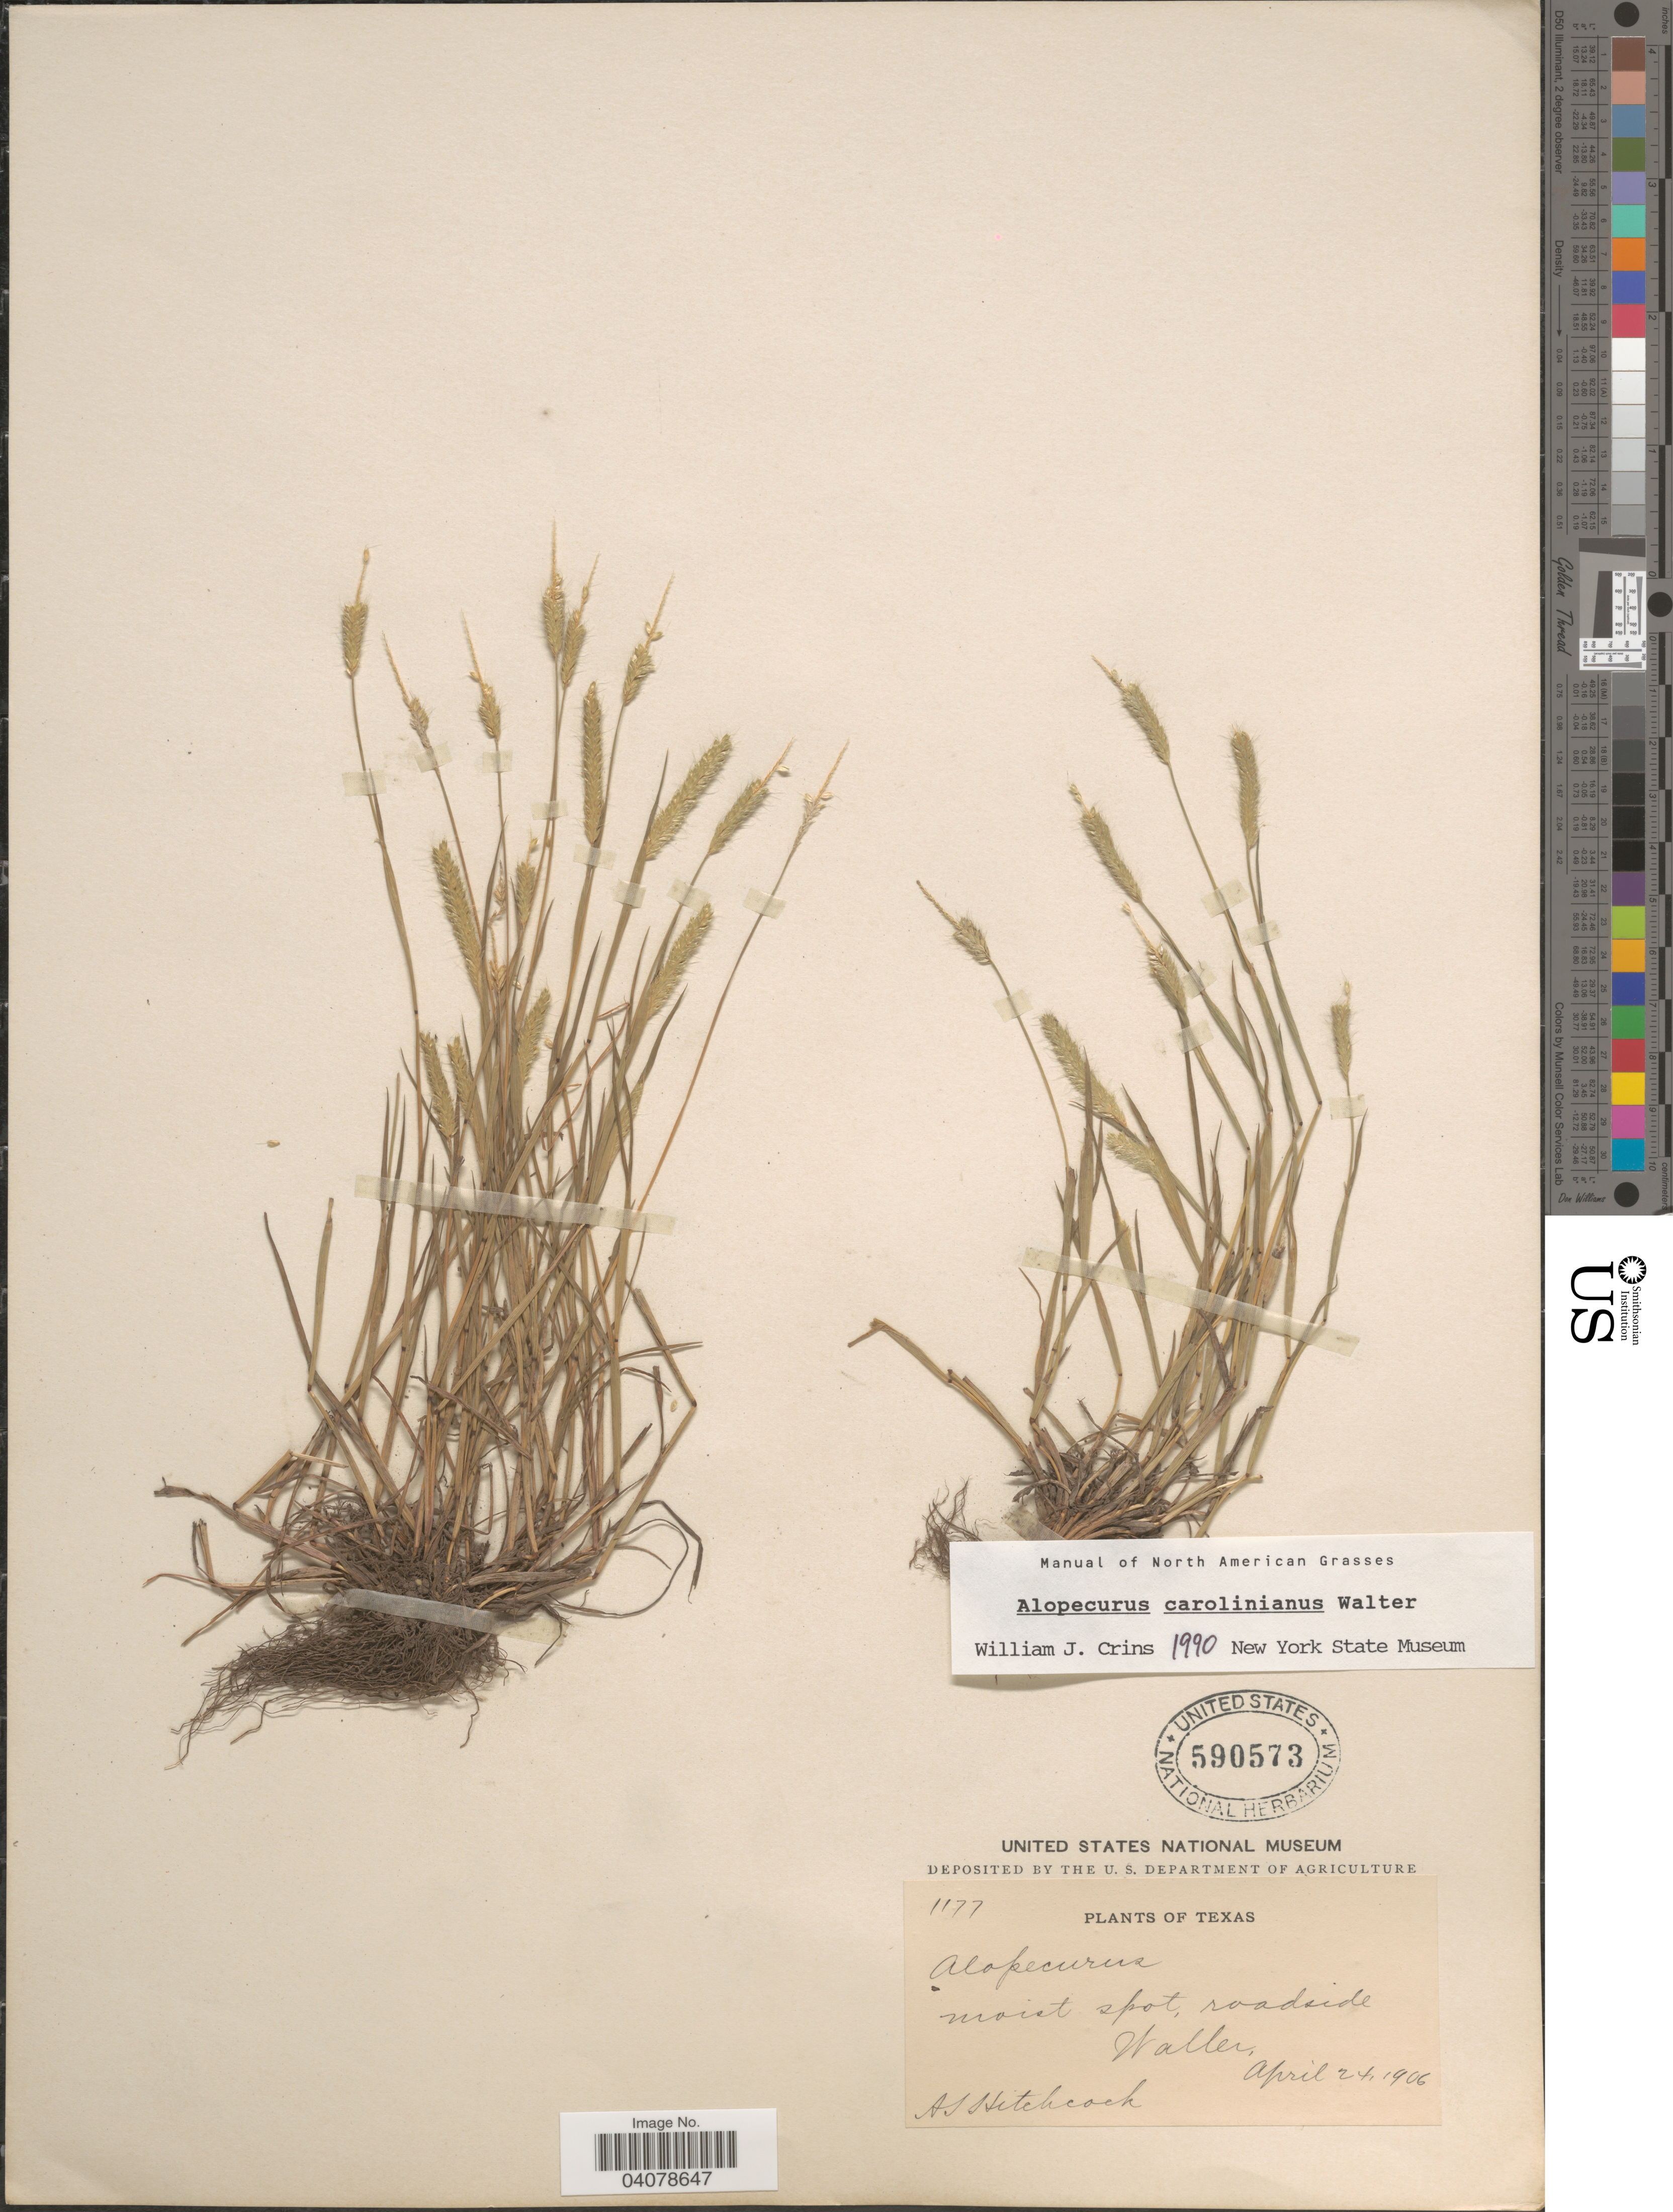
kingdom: Plantae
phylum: Tracheophyta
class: Liliopsida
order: Poales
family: Poaceae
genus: Alopecurus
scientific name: Alopecurus carolinianus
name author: Walter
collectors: A. S. Hitchcock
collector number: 1177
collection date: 1906-04-24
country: United States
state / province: Texas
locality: Moist spot, roadside Waller.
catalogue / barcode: US 590573